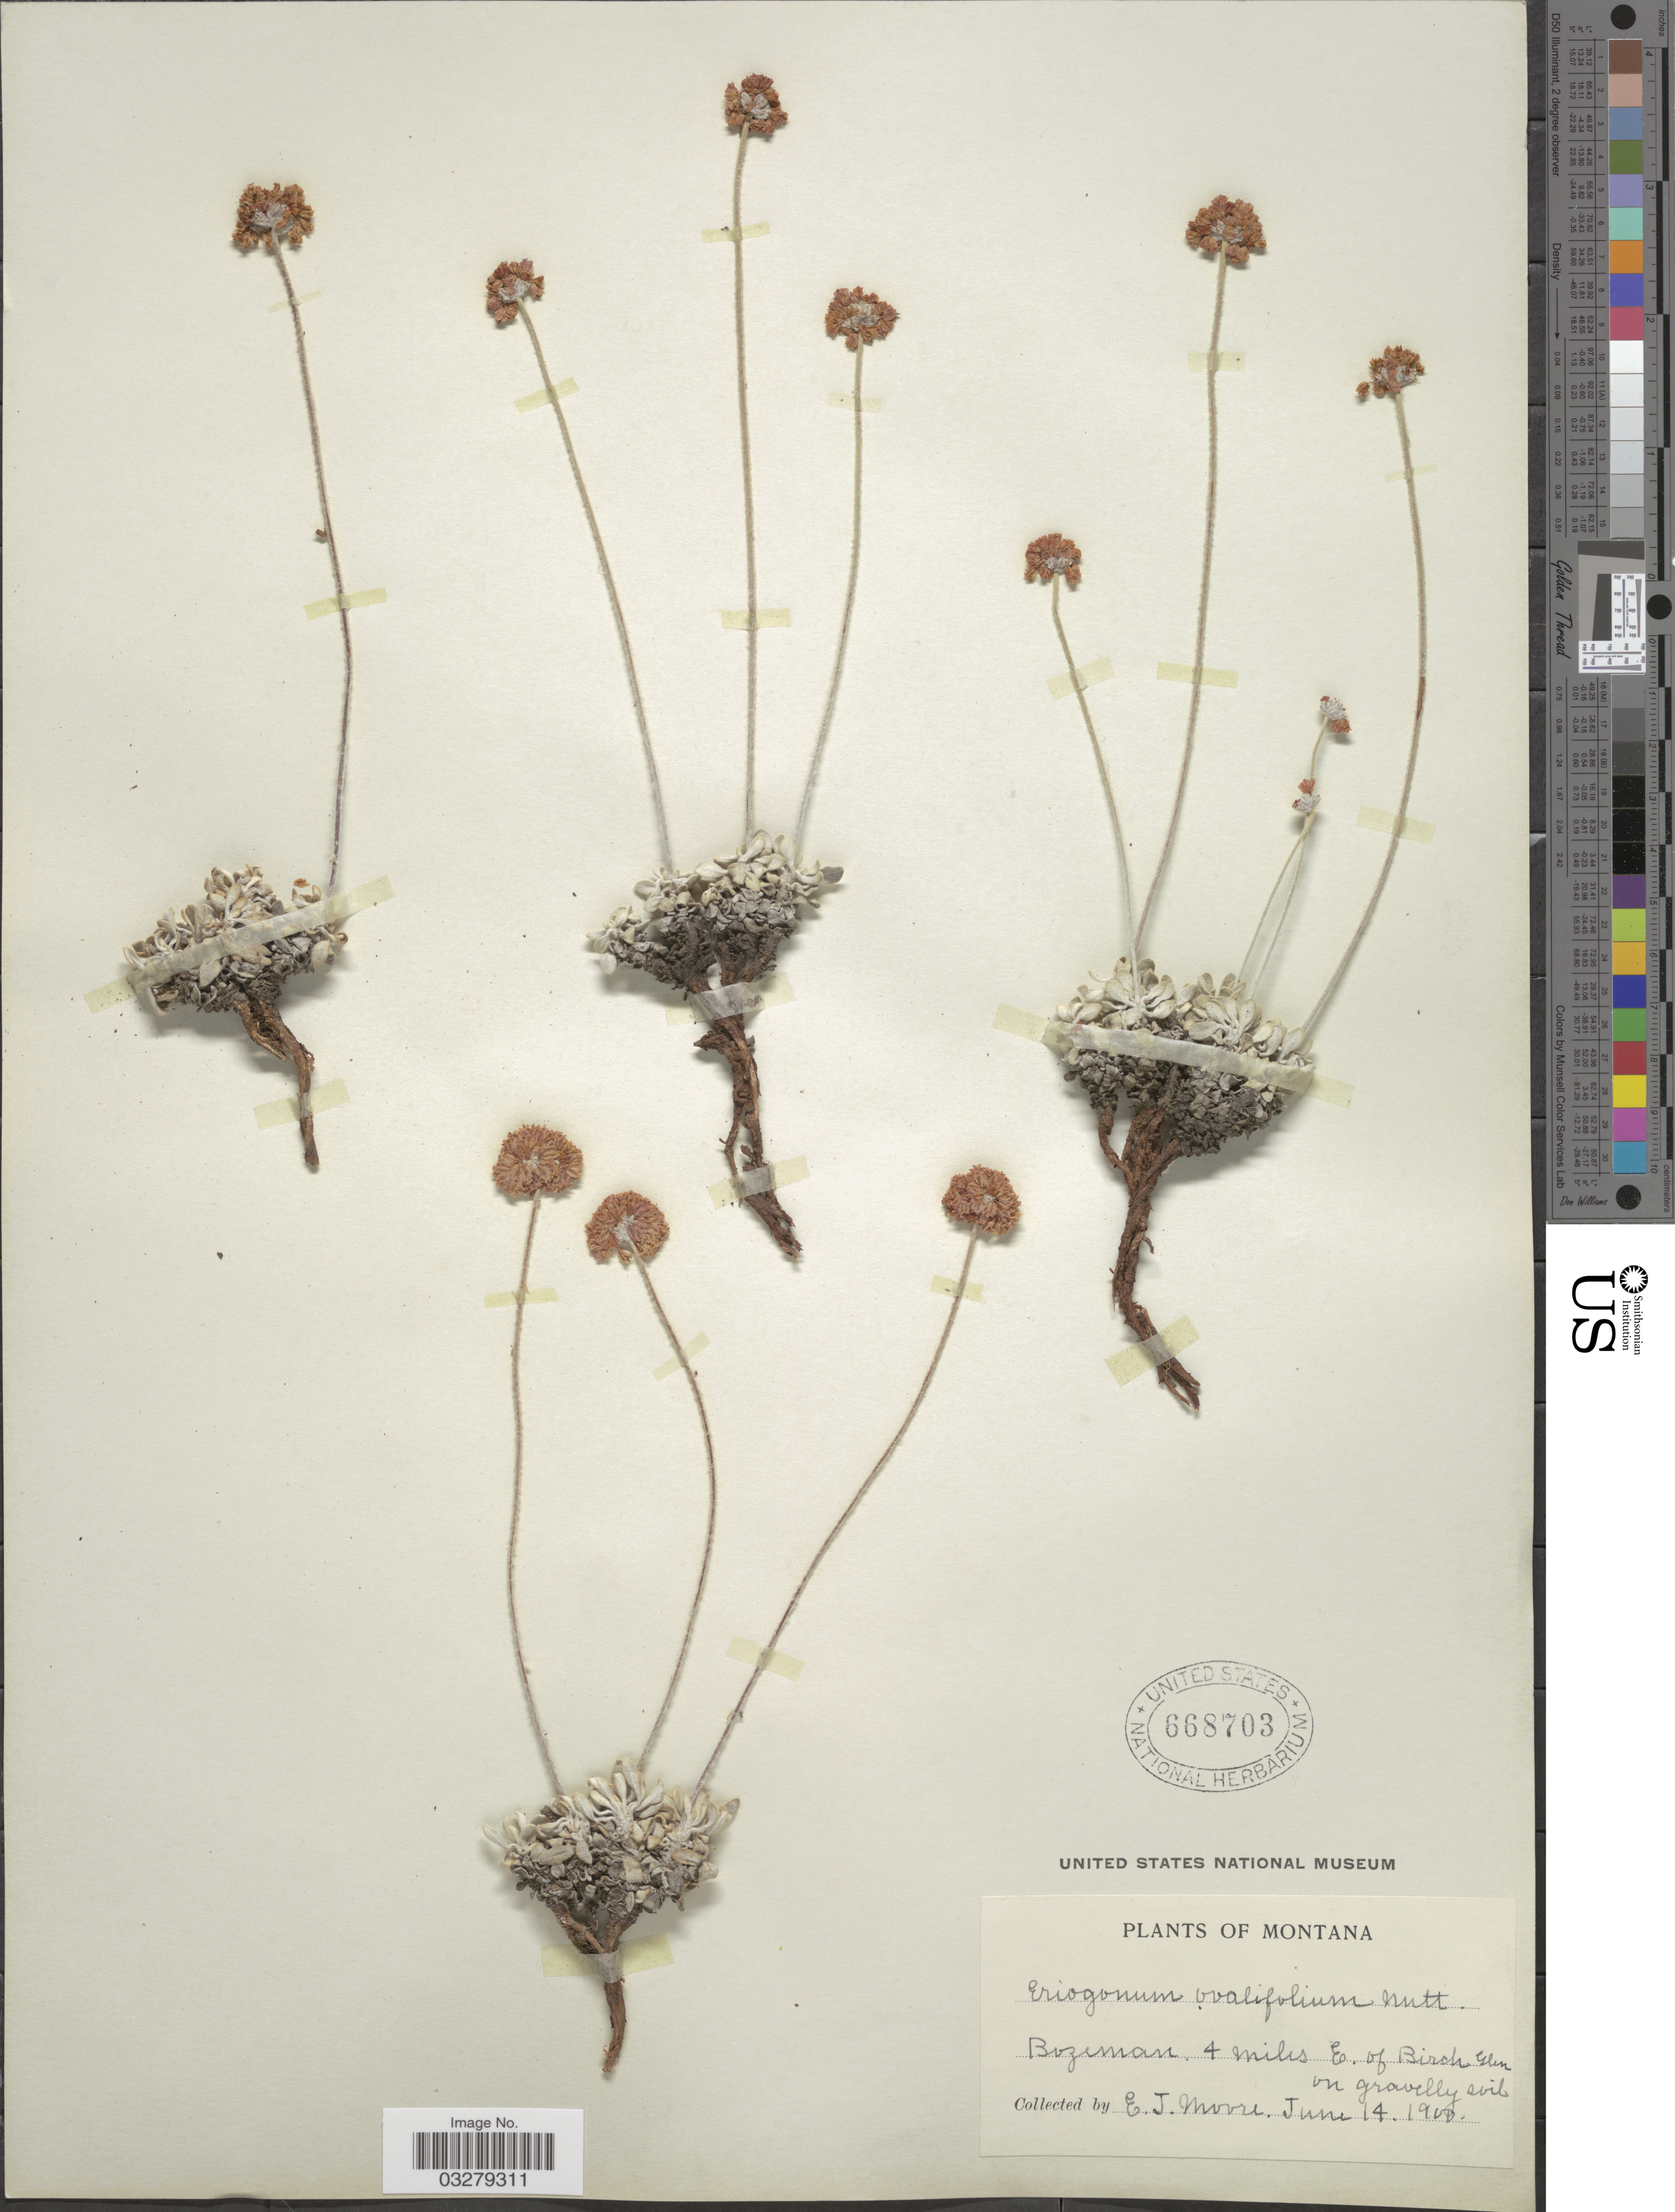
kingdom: Plantae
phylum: Tracheophyta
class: Magnoliopsida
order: Caryophyllales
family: Polygonaceae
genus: Eriogonum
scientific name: Eriogonum ovalifolium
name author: Nutt.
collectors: E. Moore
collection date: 1900-06-14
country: United States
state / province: Montana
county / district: Gallatin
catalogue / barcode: US 668703